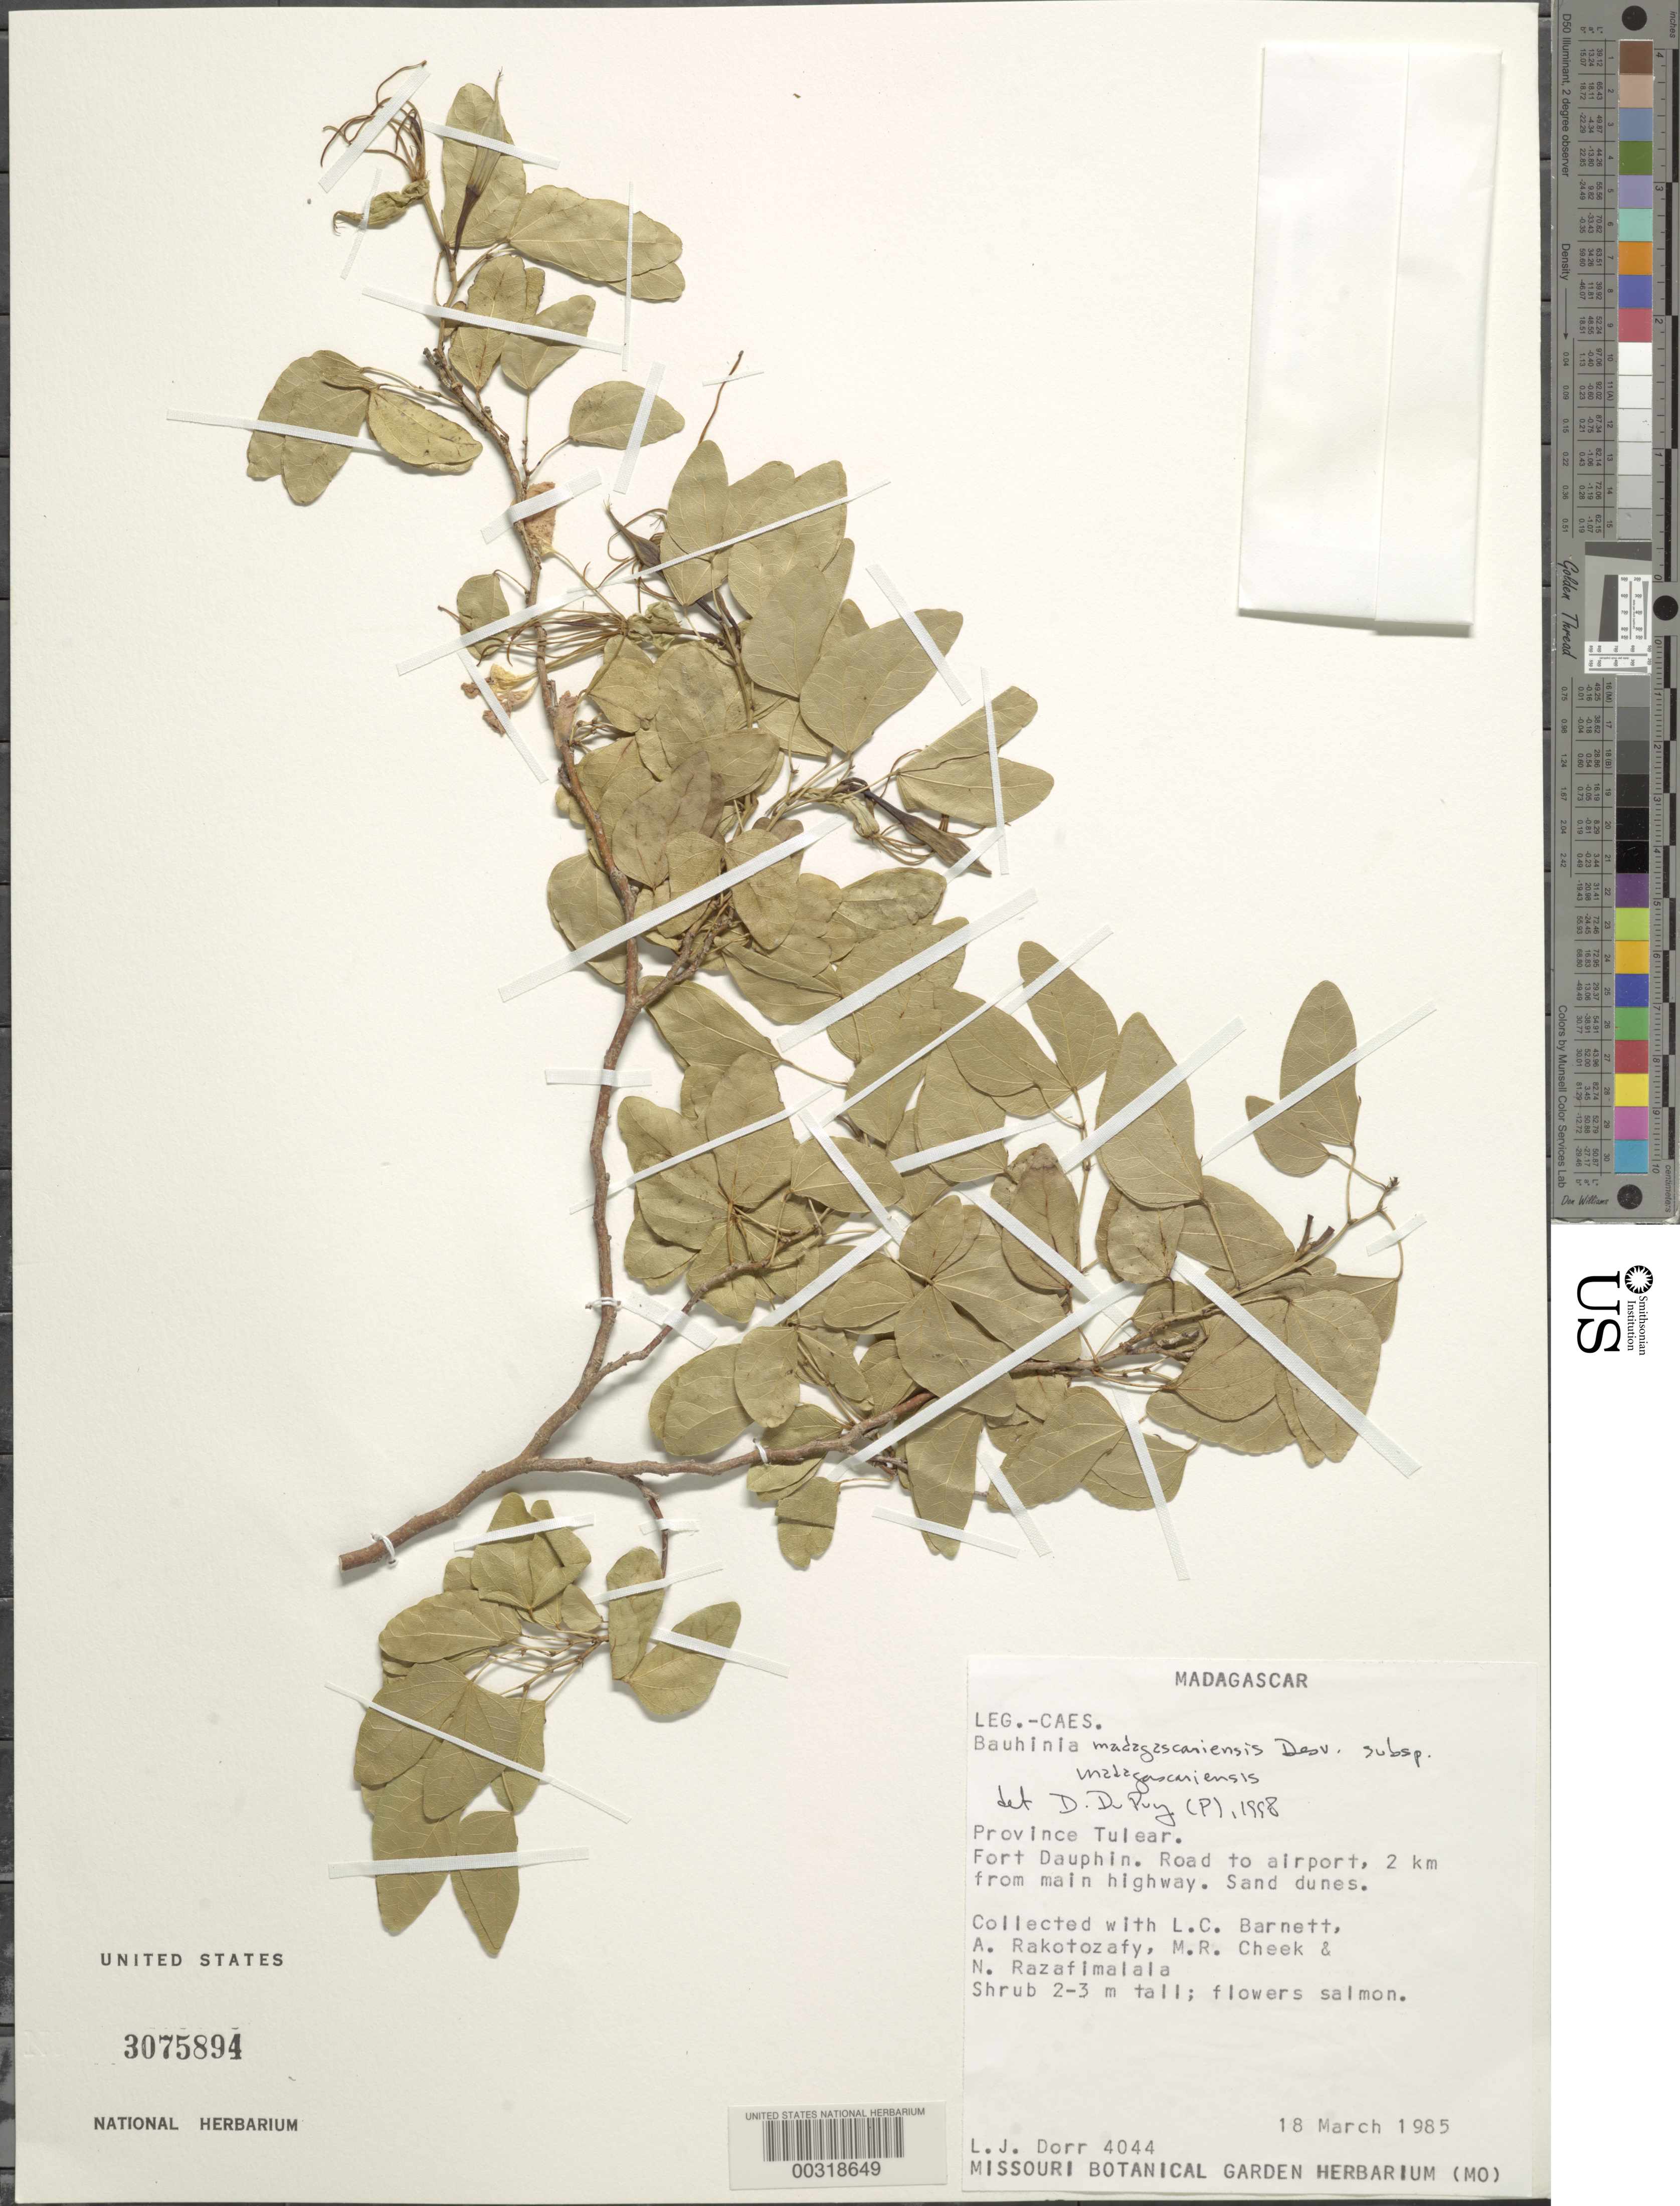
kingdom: Plantae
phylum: Tracheophyta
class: Magnoliopsida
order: Fabales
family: Fabaceae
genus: Bauhinia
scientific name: Bauhinia madagascariensis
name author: Desv.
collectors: L. J. Dorr, L. C. Barnett, A. Rakotozafy, M. Cheek & N. Razafimalala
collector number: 4044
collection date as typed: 18 Mar 1985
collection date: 1985-03-18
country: Madagascar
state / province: Anosy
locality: Fort dauphin road to airport, 2 km from main highway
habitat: Sand dunes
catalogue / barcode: US 3075894